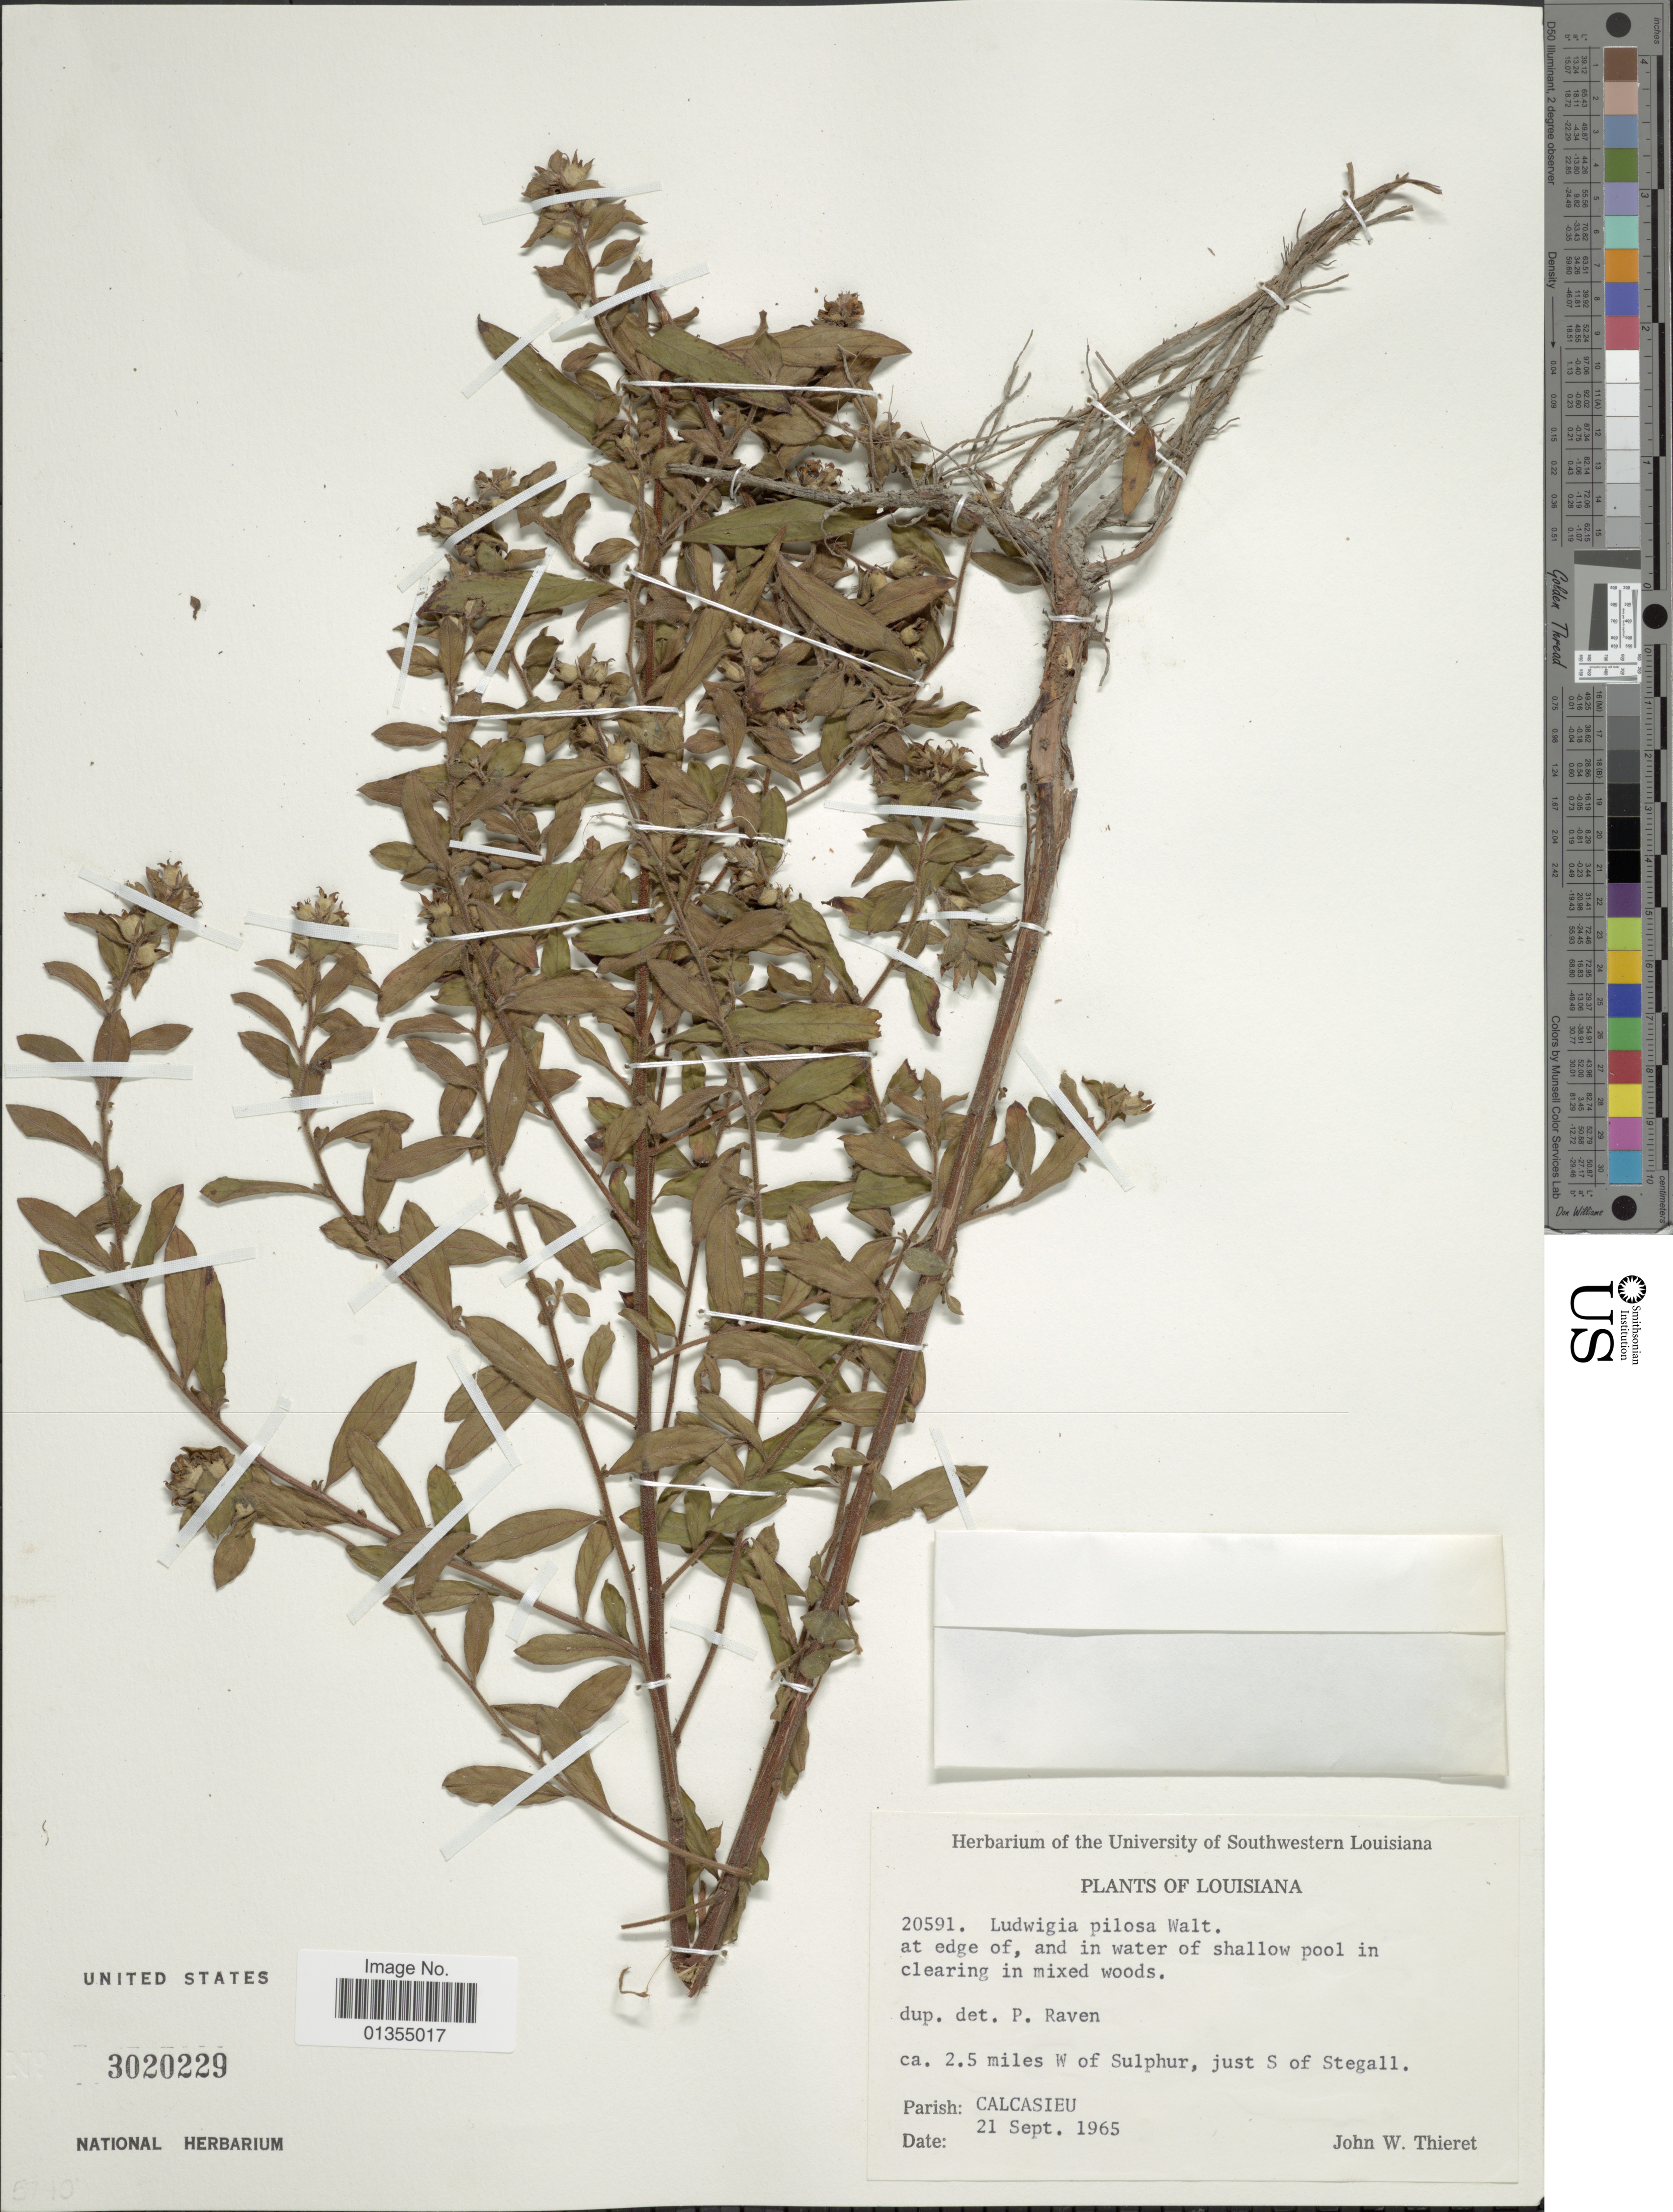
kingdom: Plantae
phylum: Tracheophyta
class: Magnoliopsida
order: Myrtales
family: Onagraceae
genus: Ludwigia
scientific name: Ludwigia pilosa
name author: Walter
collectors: J. W. Thieret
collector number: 20591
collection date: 1965-09-21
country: United States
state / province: Louisiana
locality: Ca 2.5 miles W of Sulphur, just S of Stegall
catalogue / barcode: US 3020229